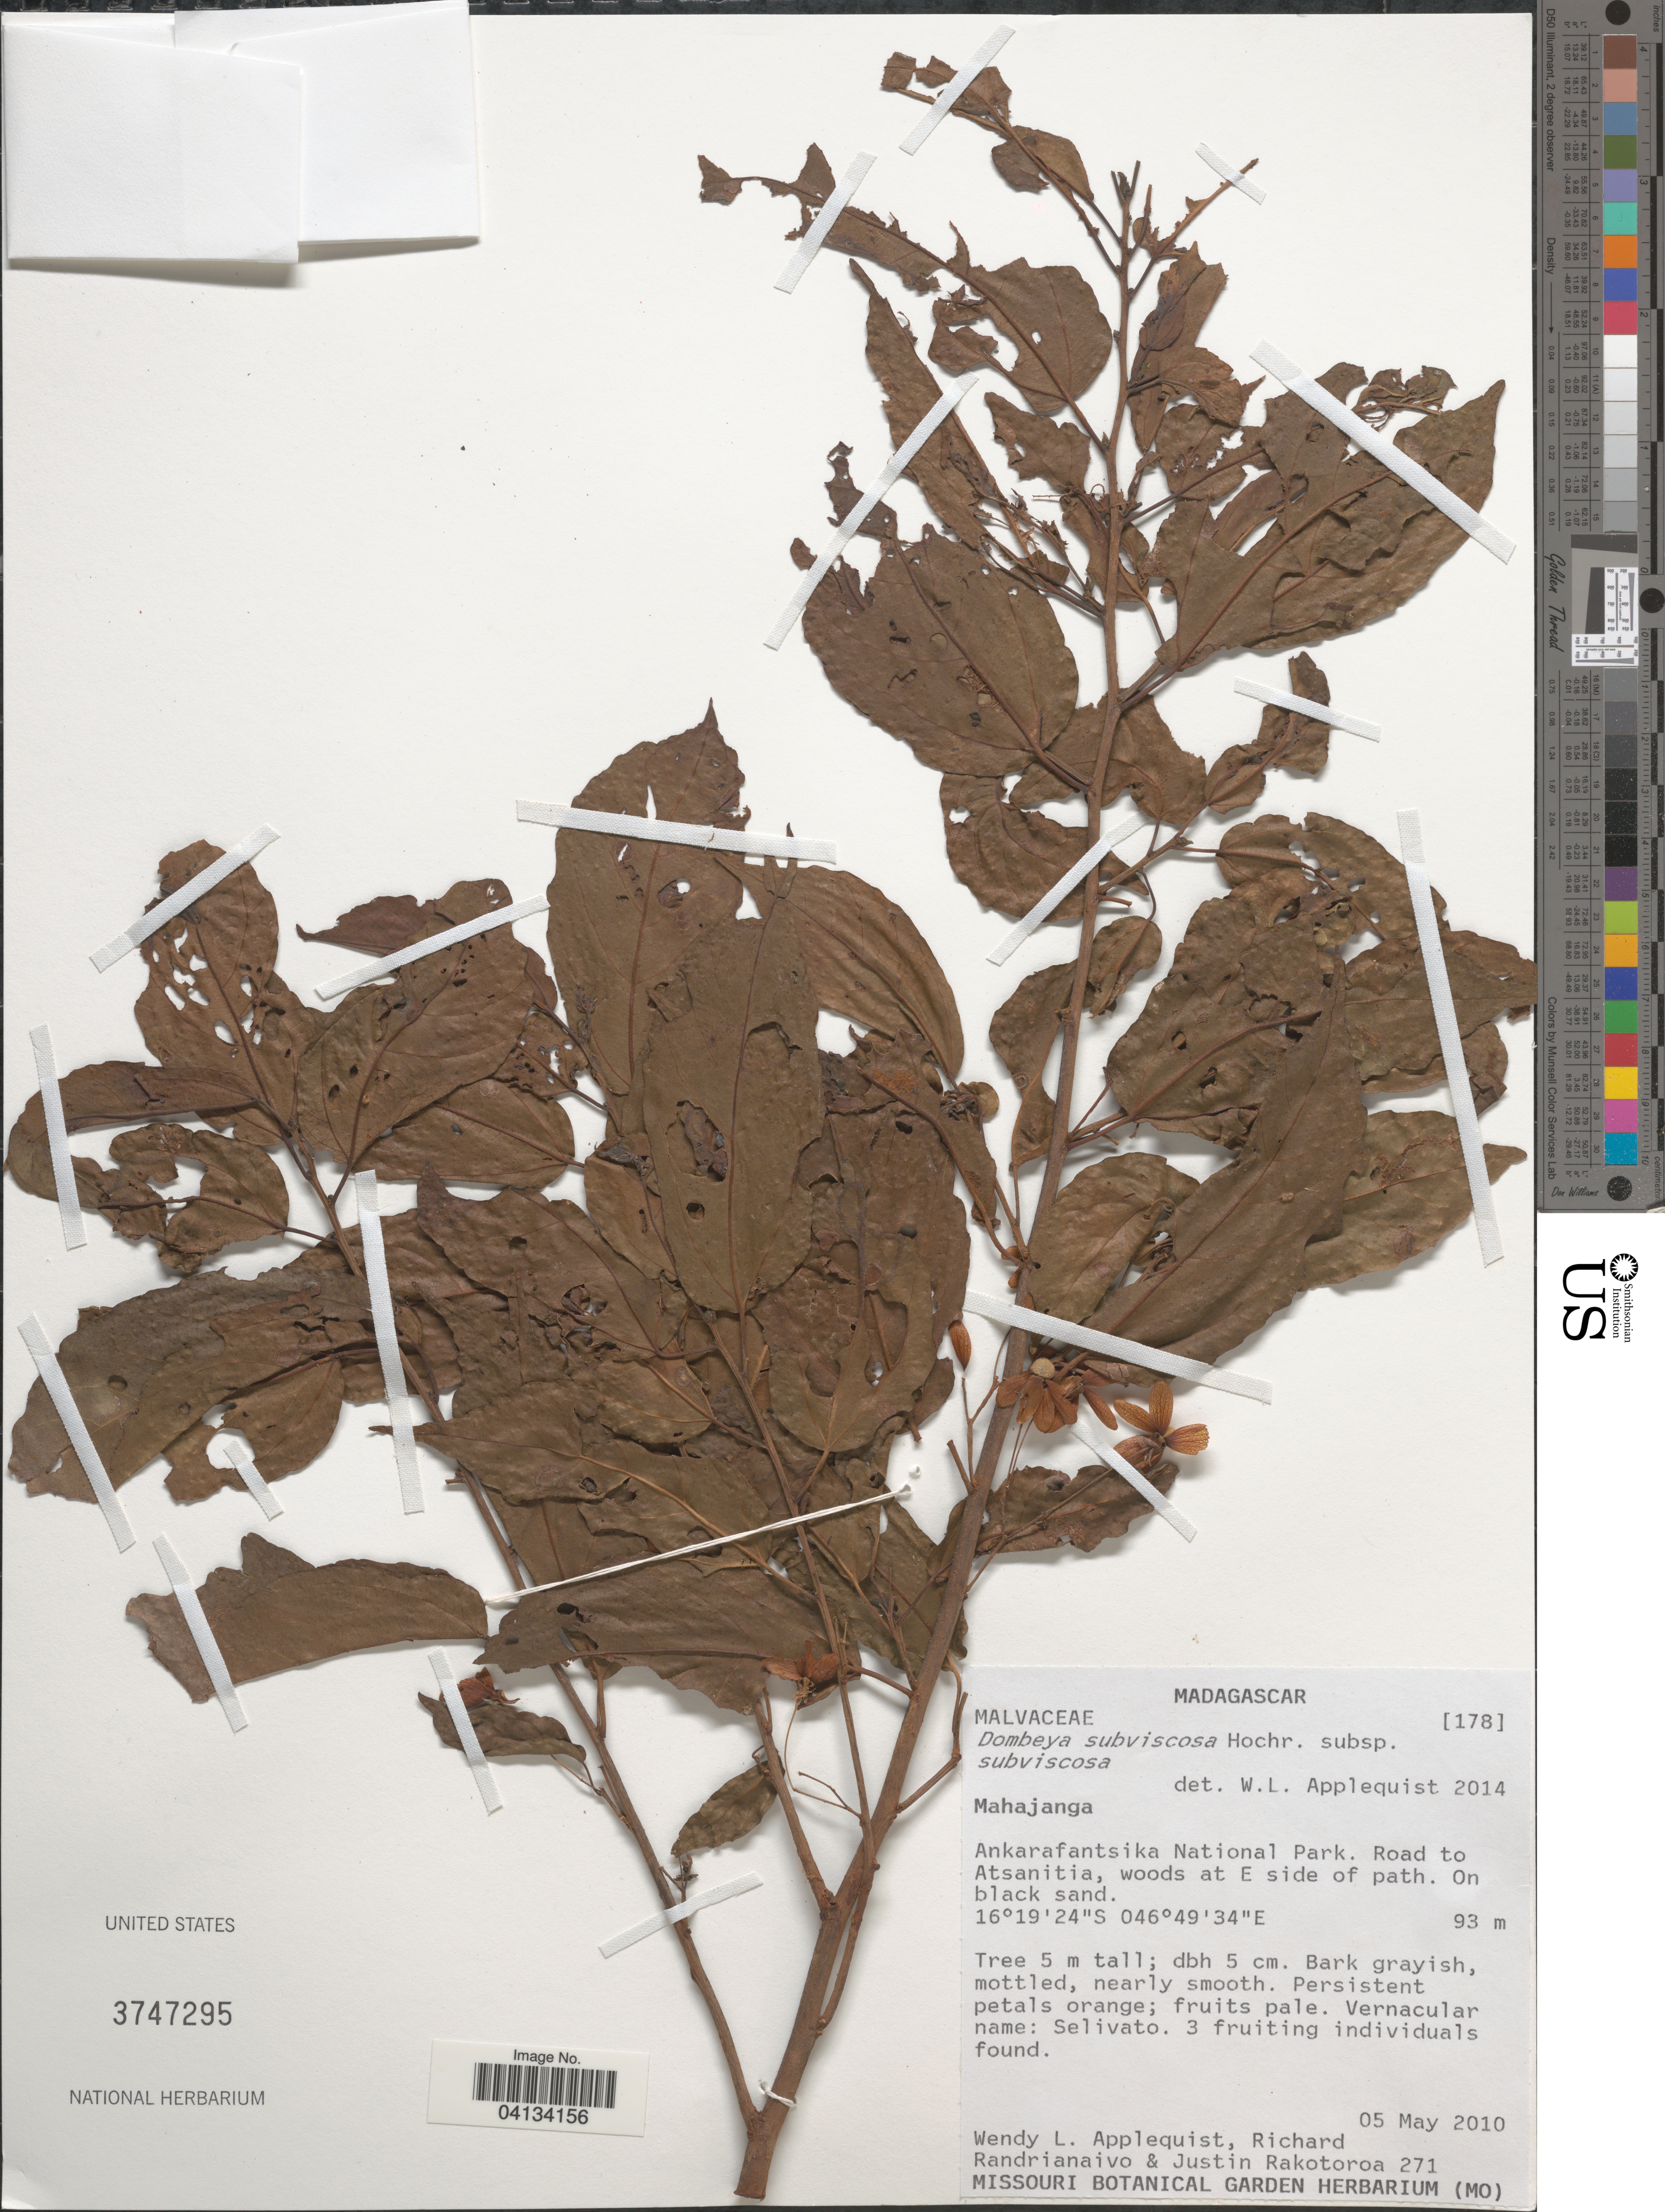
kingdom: Plantae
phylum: Tracheophyta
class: Magnoliopsida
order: Malvales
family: Malvaceae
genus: Dombeya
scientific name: Dombeya subviscosa subsp. subviscosa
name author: Hochr.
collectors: W. Applequist, R. Randrianaivo & J. Rakotoroa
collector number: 271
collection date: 2010-05-05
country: Madagascar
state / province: Boeny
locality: Ankarafantsika National Park. Road to Atsanitia, woods at E side of path.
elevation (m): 93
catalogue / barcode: US 3747295